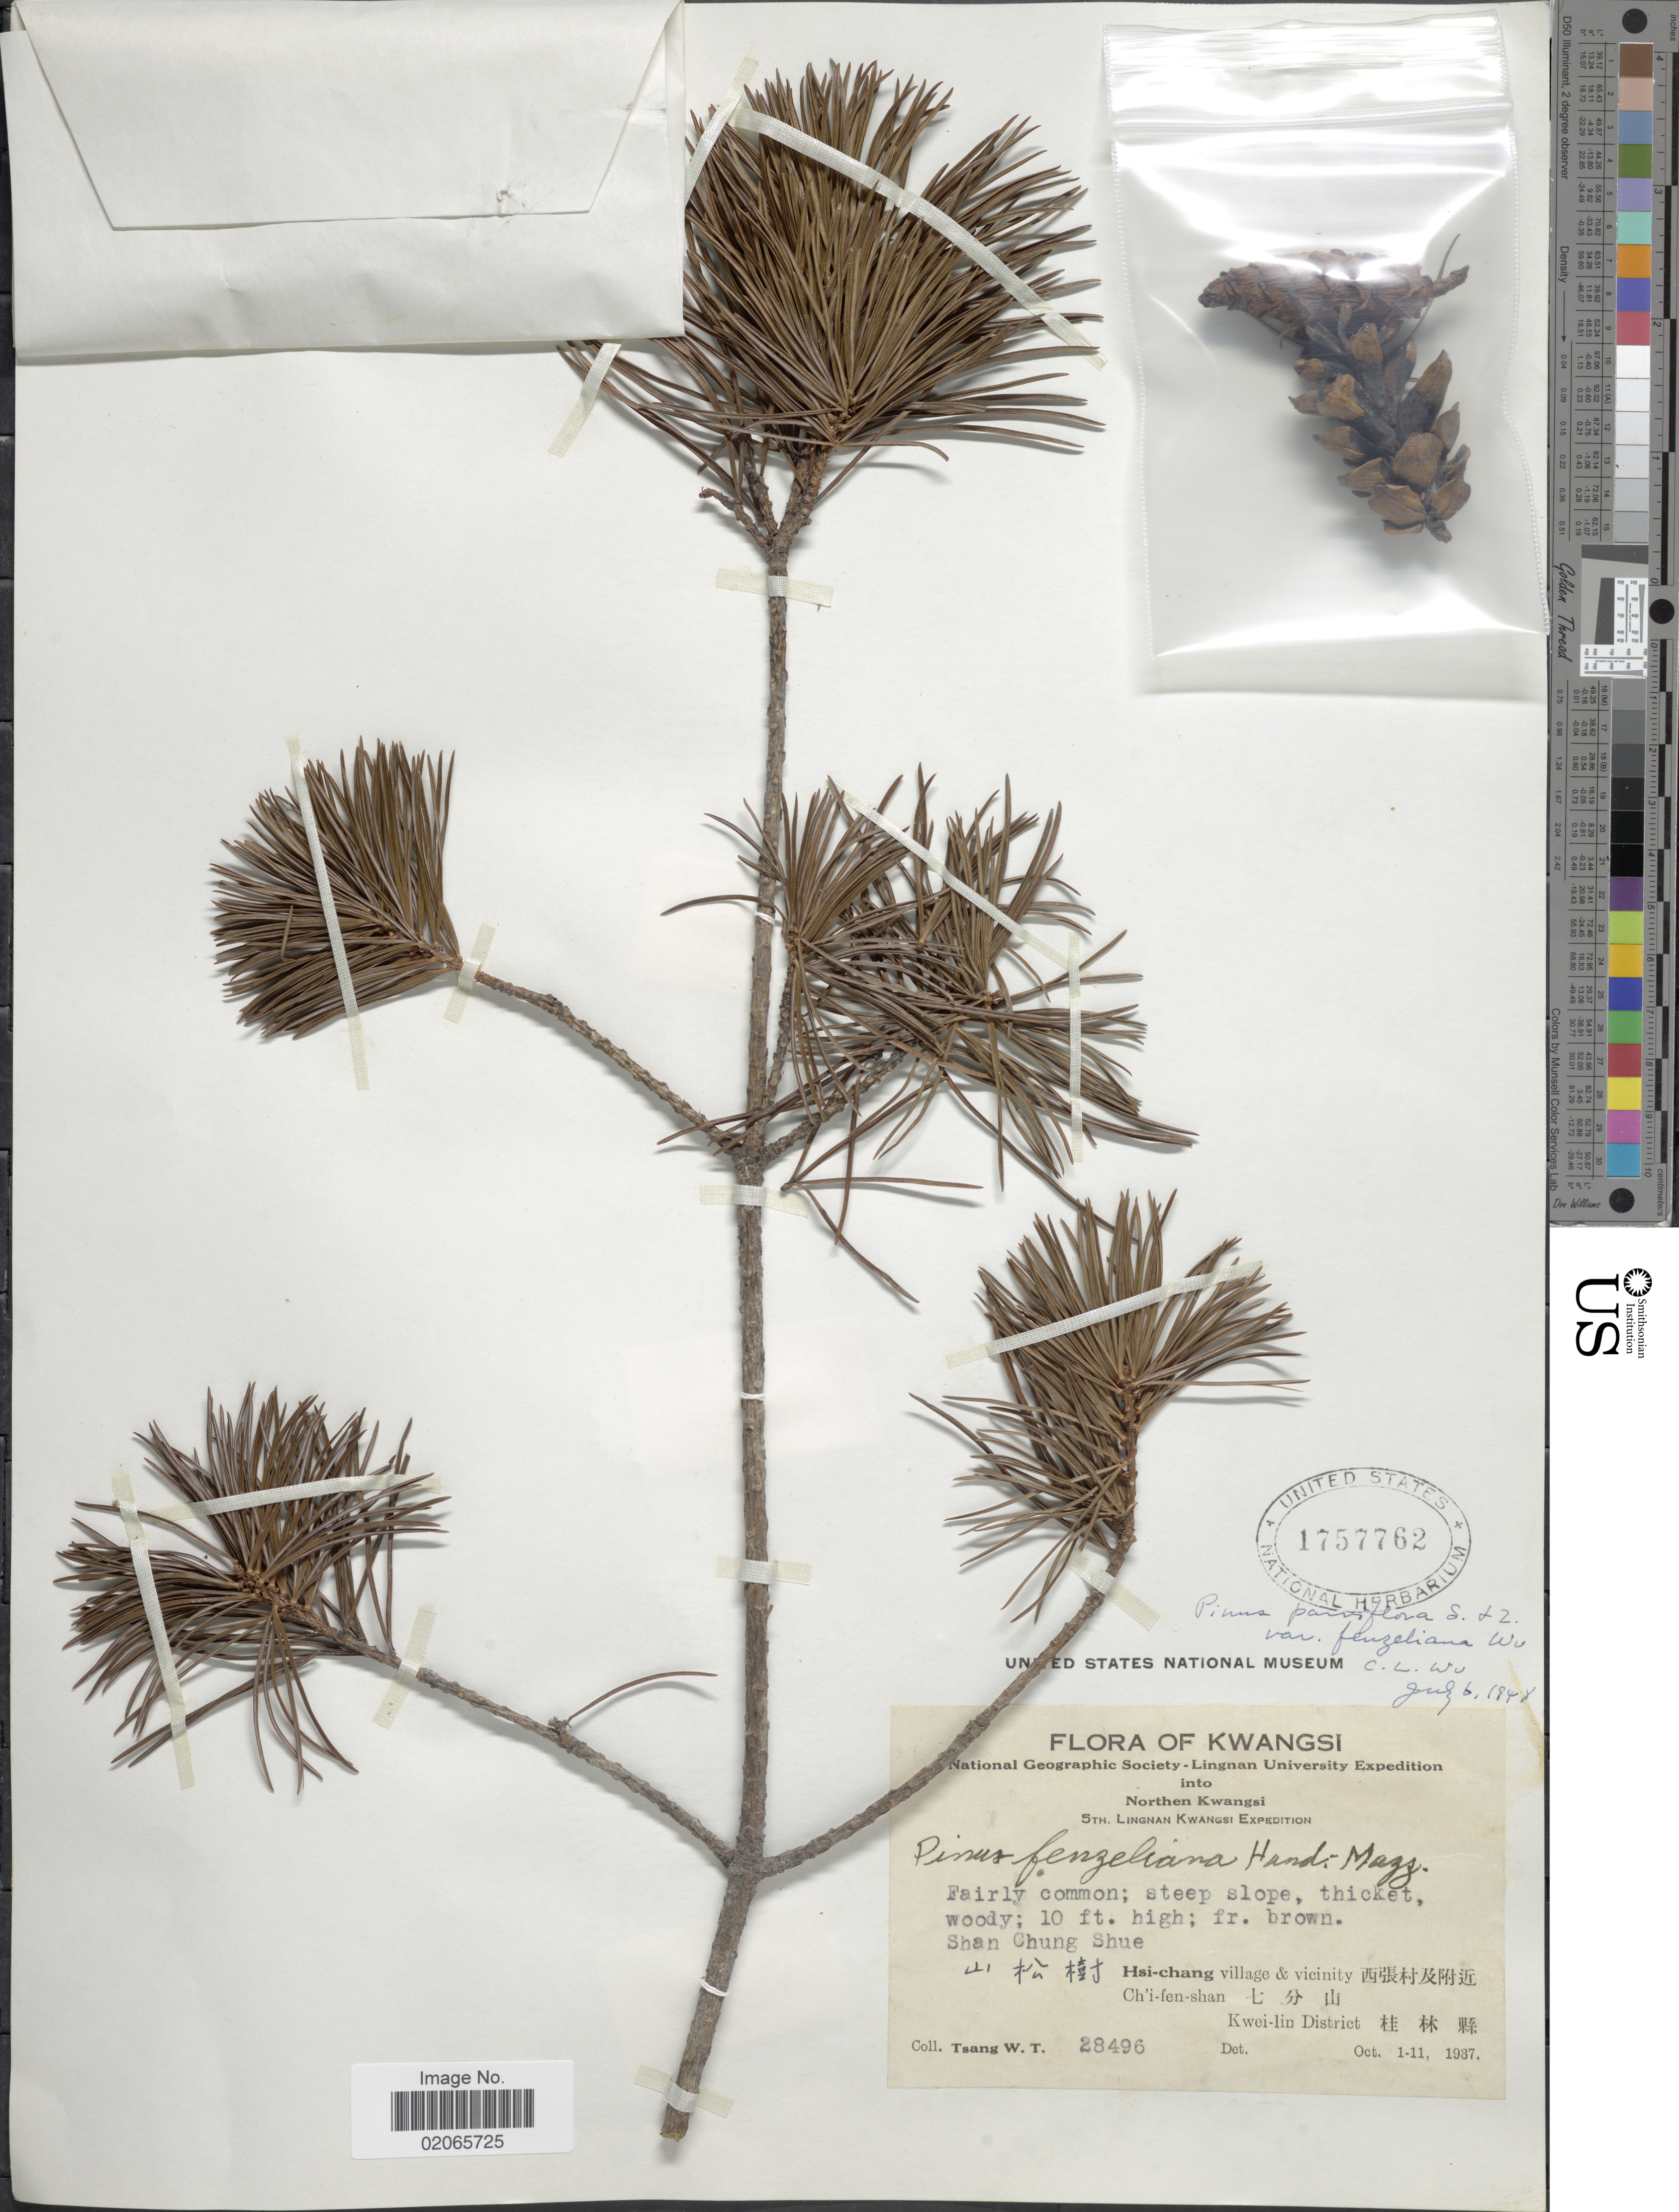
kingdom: Plantae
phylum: Tracheophyta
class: Pinopsida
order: Pinales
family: Pinaceae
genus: Pinus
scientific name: Pinus parviflora var. fenzeliana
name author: (Hand.-Mazz.) C.L. Wu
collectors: W. T. Tsang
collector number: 28496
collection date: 1937-01-01/1937-10-11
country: China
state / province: Guangxi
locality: Shan Chung Shue, Northern Kwangsi, Hsi-chang village & vicinity, Ch' i-fen-shan, Kwei-lin district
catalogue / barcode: US 1757762